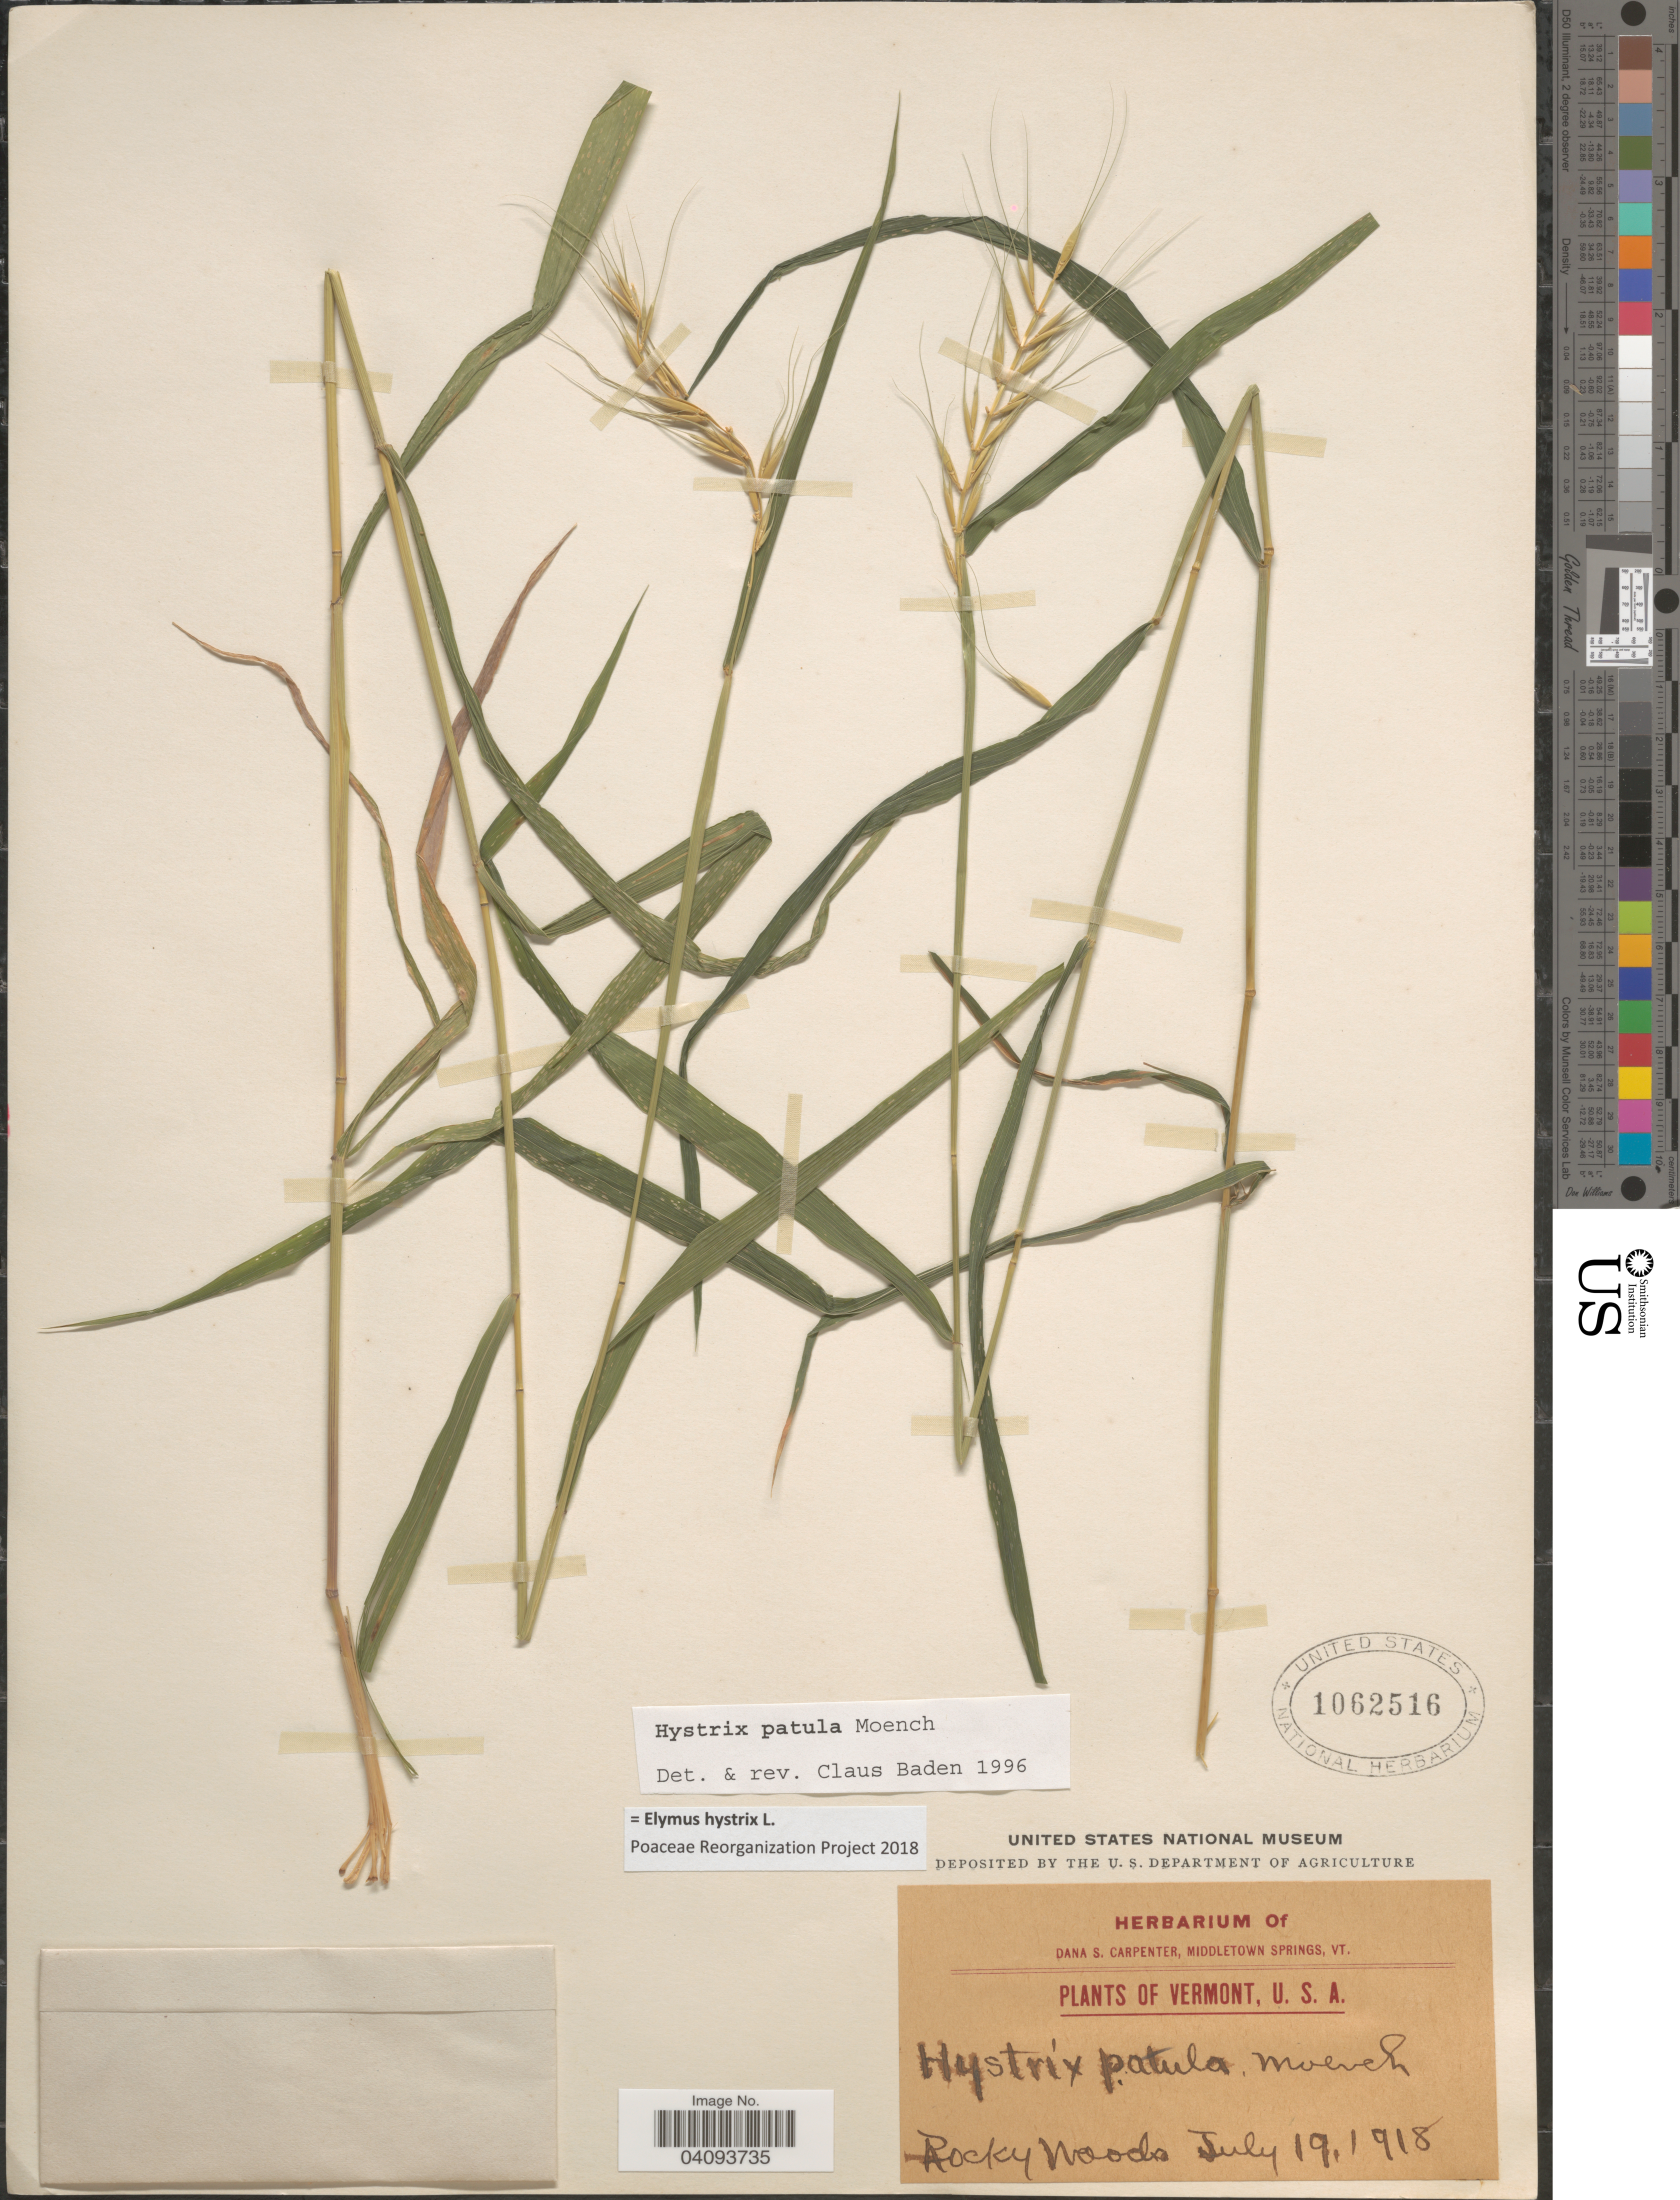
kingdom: Plantae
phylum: Tracheophyta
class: Liliopsida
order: Poales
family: Poaceae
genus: Elymus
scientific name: Elymus hystrix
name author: L.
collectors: ex herb. Dana S. Carpenter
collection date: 1918-07-19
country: United States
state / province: Vermont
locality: Rocky Woods.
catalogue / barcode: US 1062516